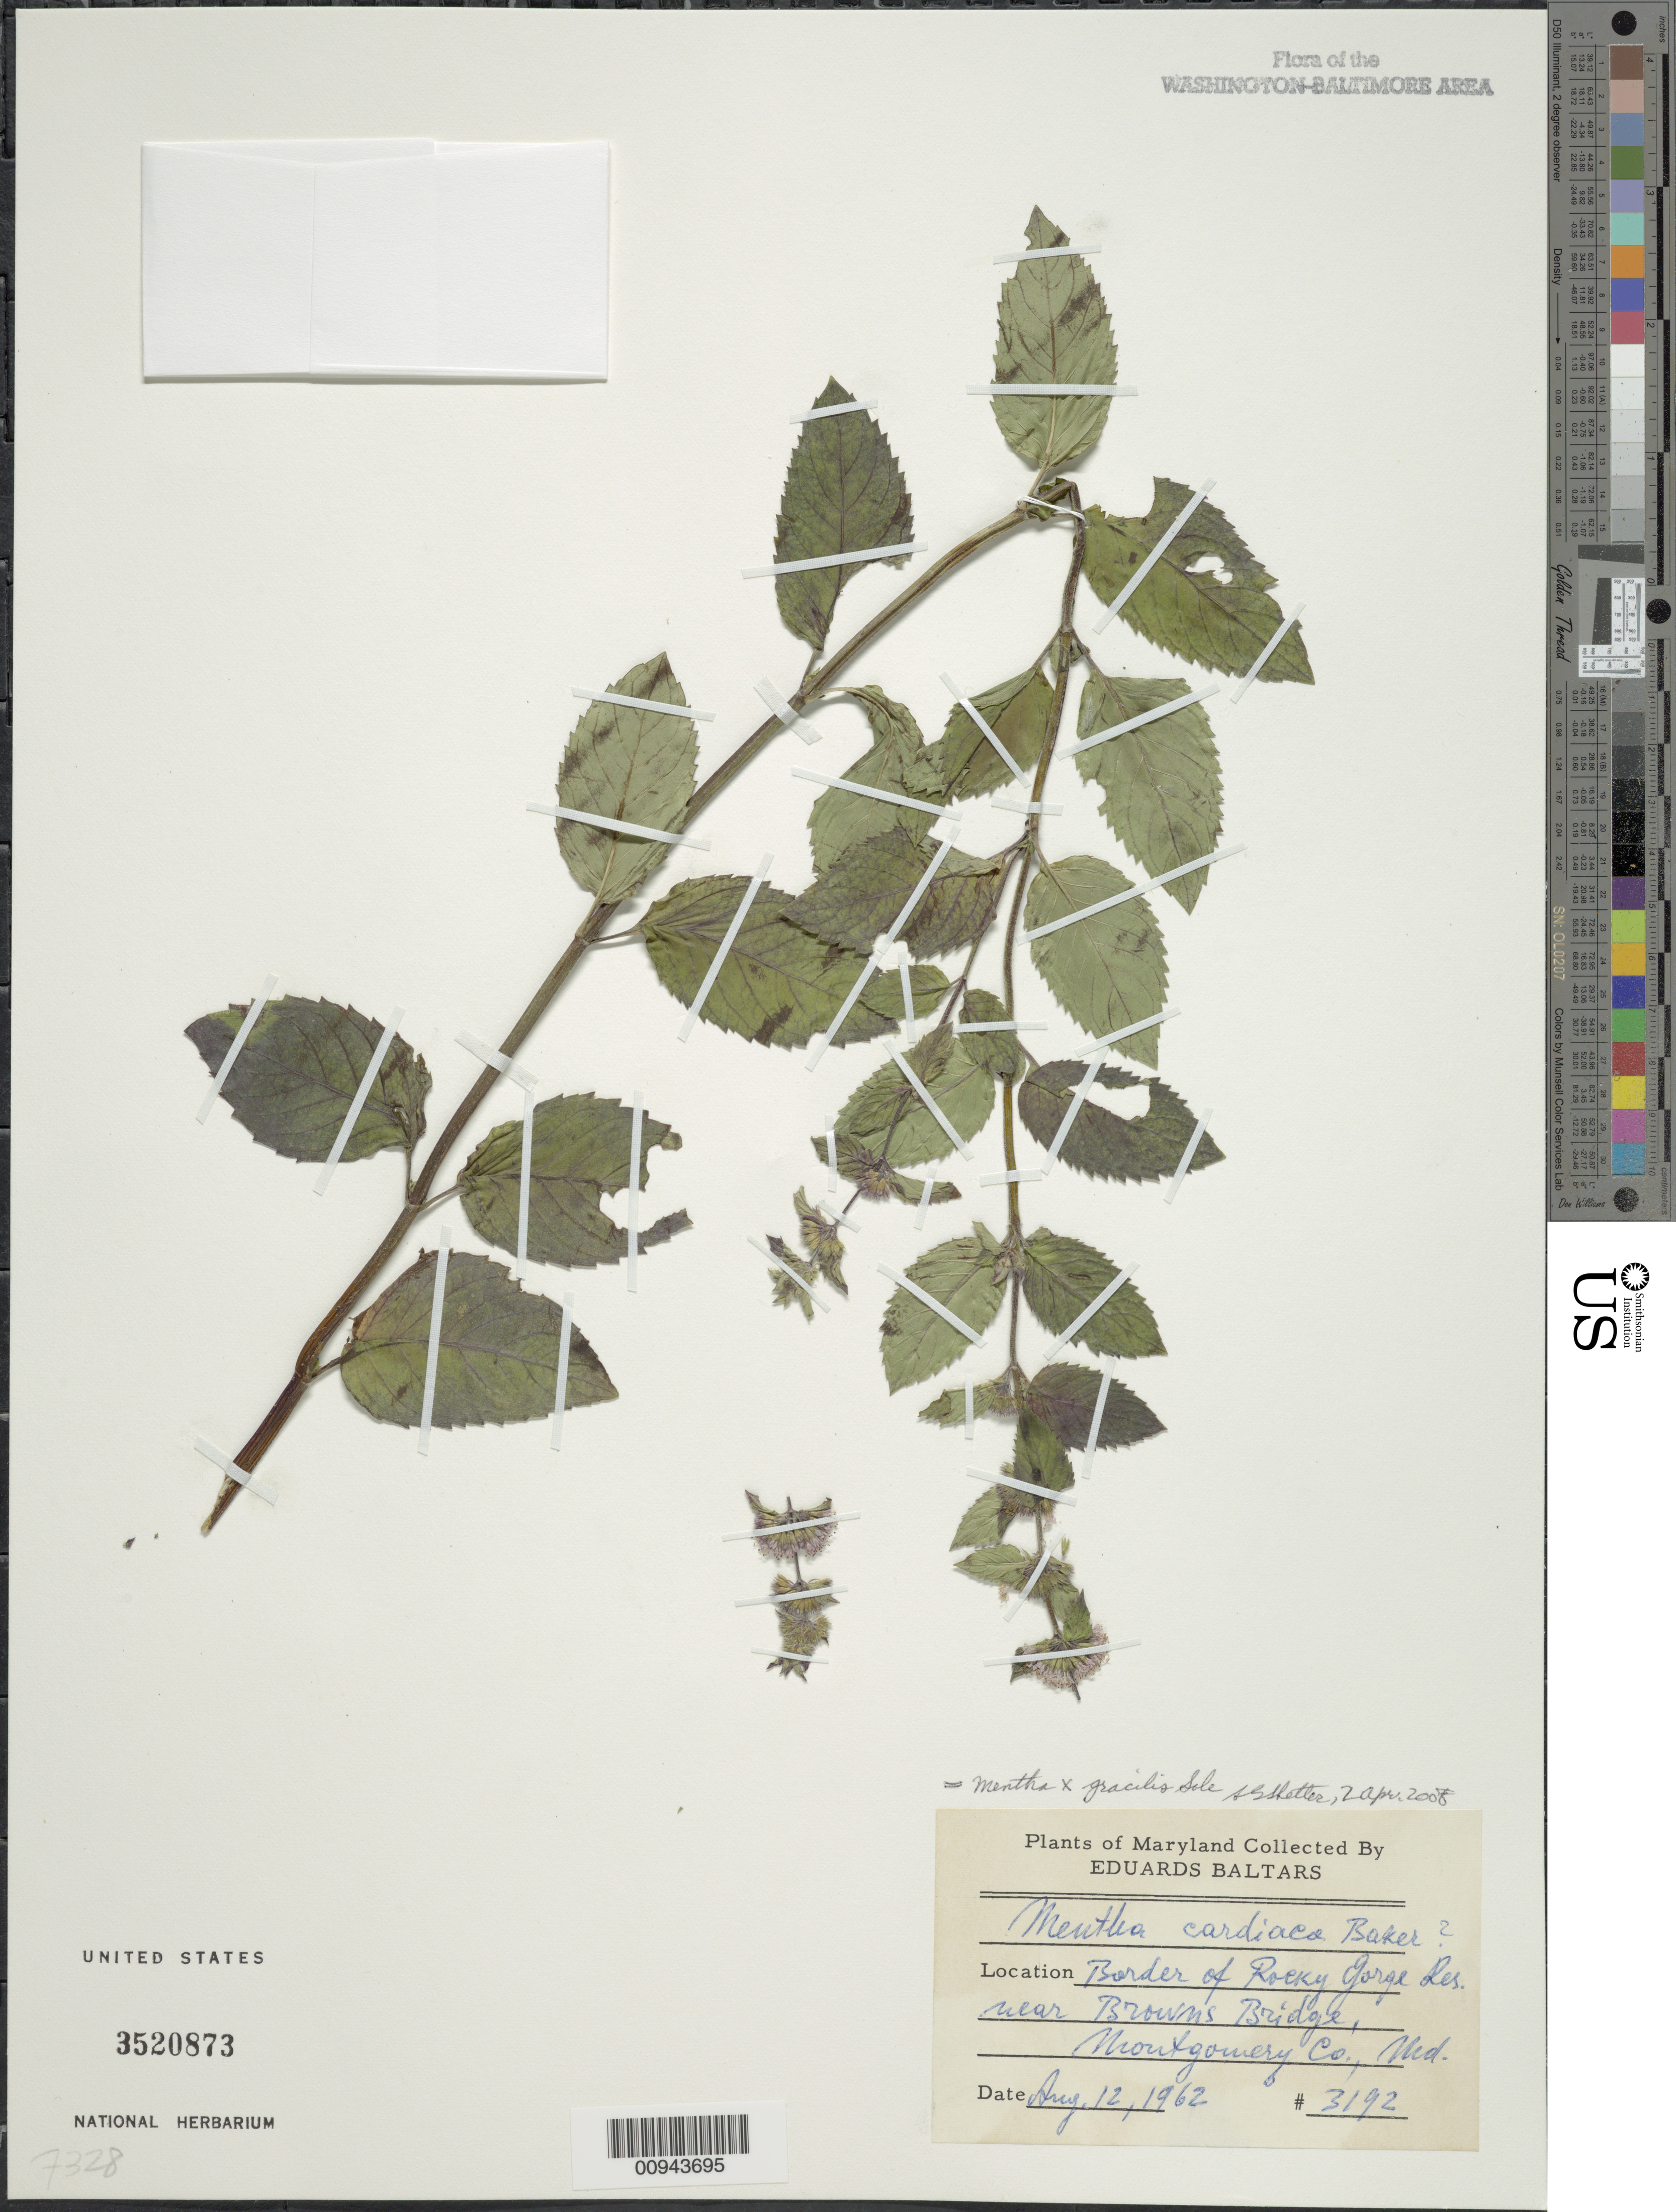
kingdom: Plantae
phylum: Tracheophyta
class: Magnoliopsida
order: Lamiales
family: Lamiaceae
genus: Mentha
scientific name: Mentha x gracilis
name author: Sole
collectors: E. Baltars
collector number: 3192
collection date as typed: Aug. 12, 1962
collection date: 1962-08-12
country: United States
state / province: Maryland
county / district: Montgomery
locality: Border of Rocky Gorge Res. near Browns Bridge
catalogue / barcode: US 3520873